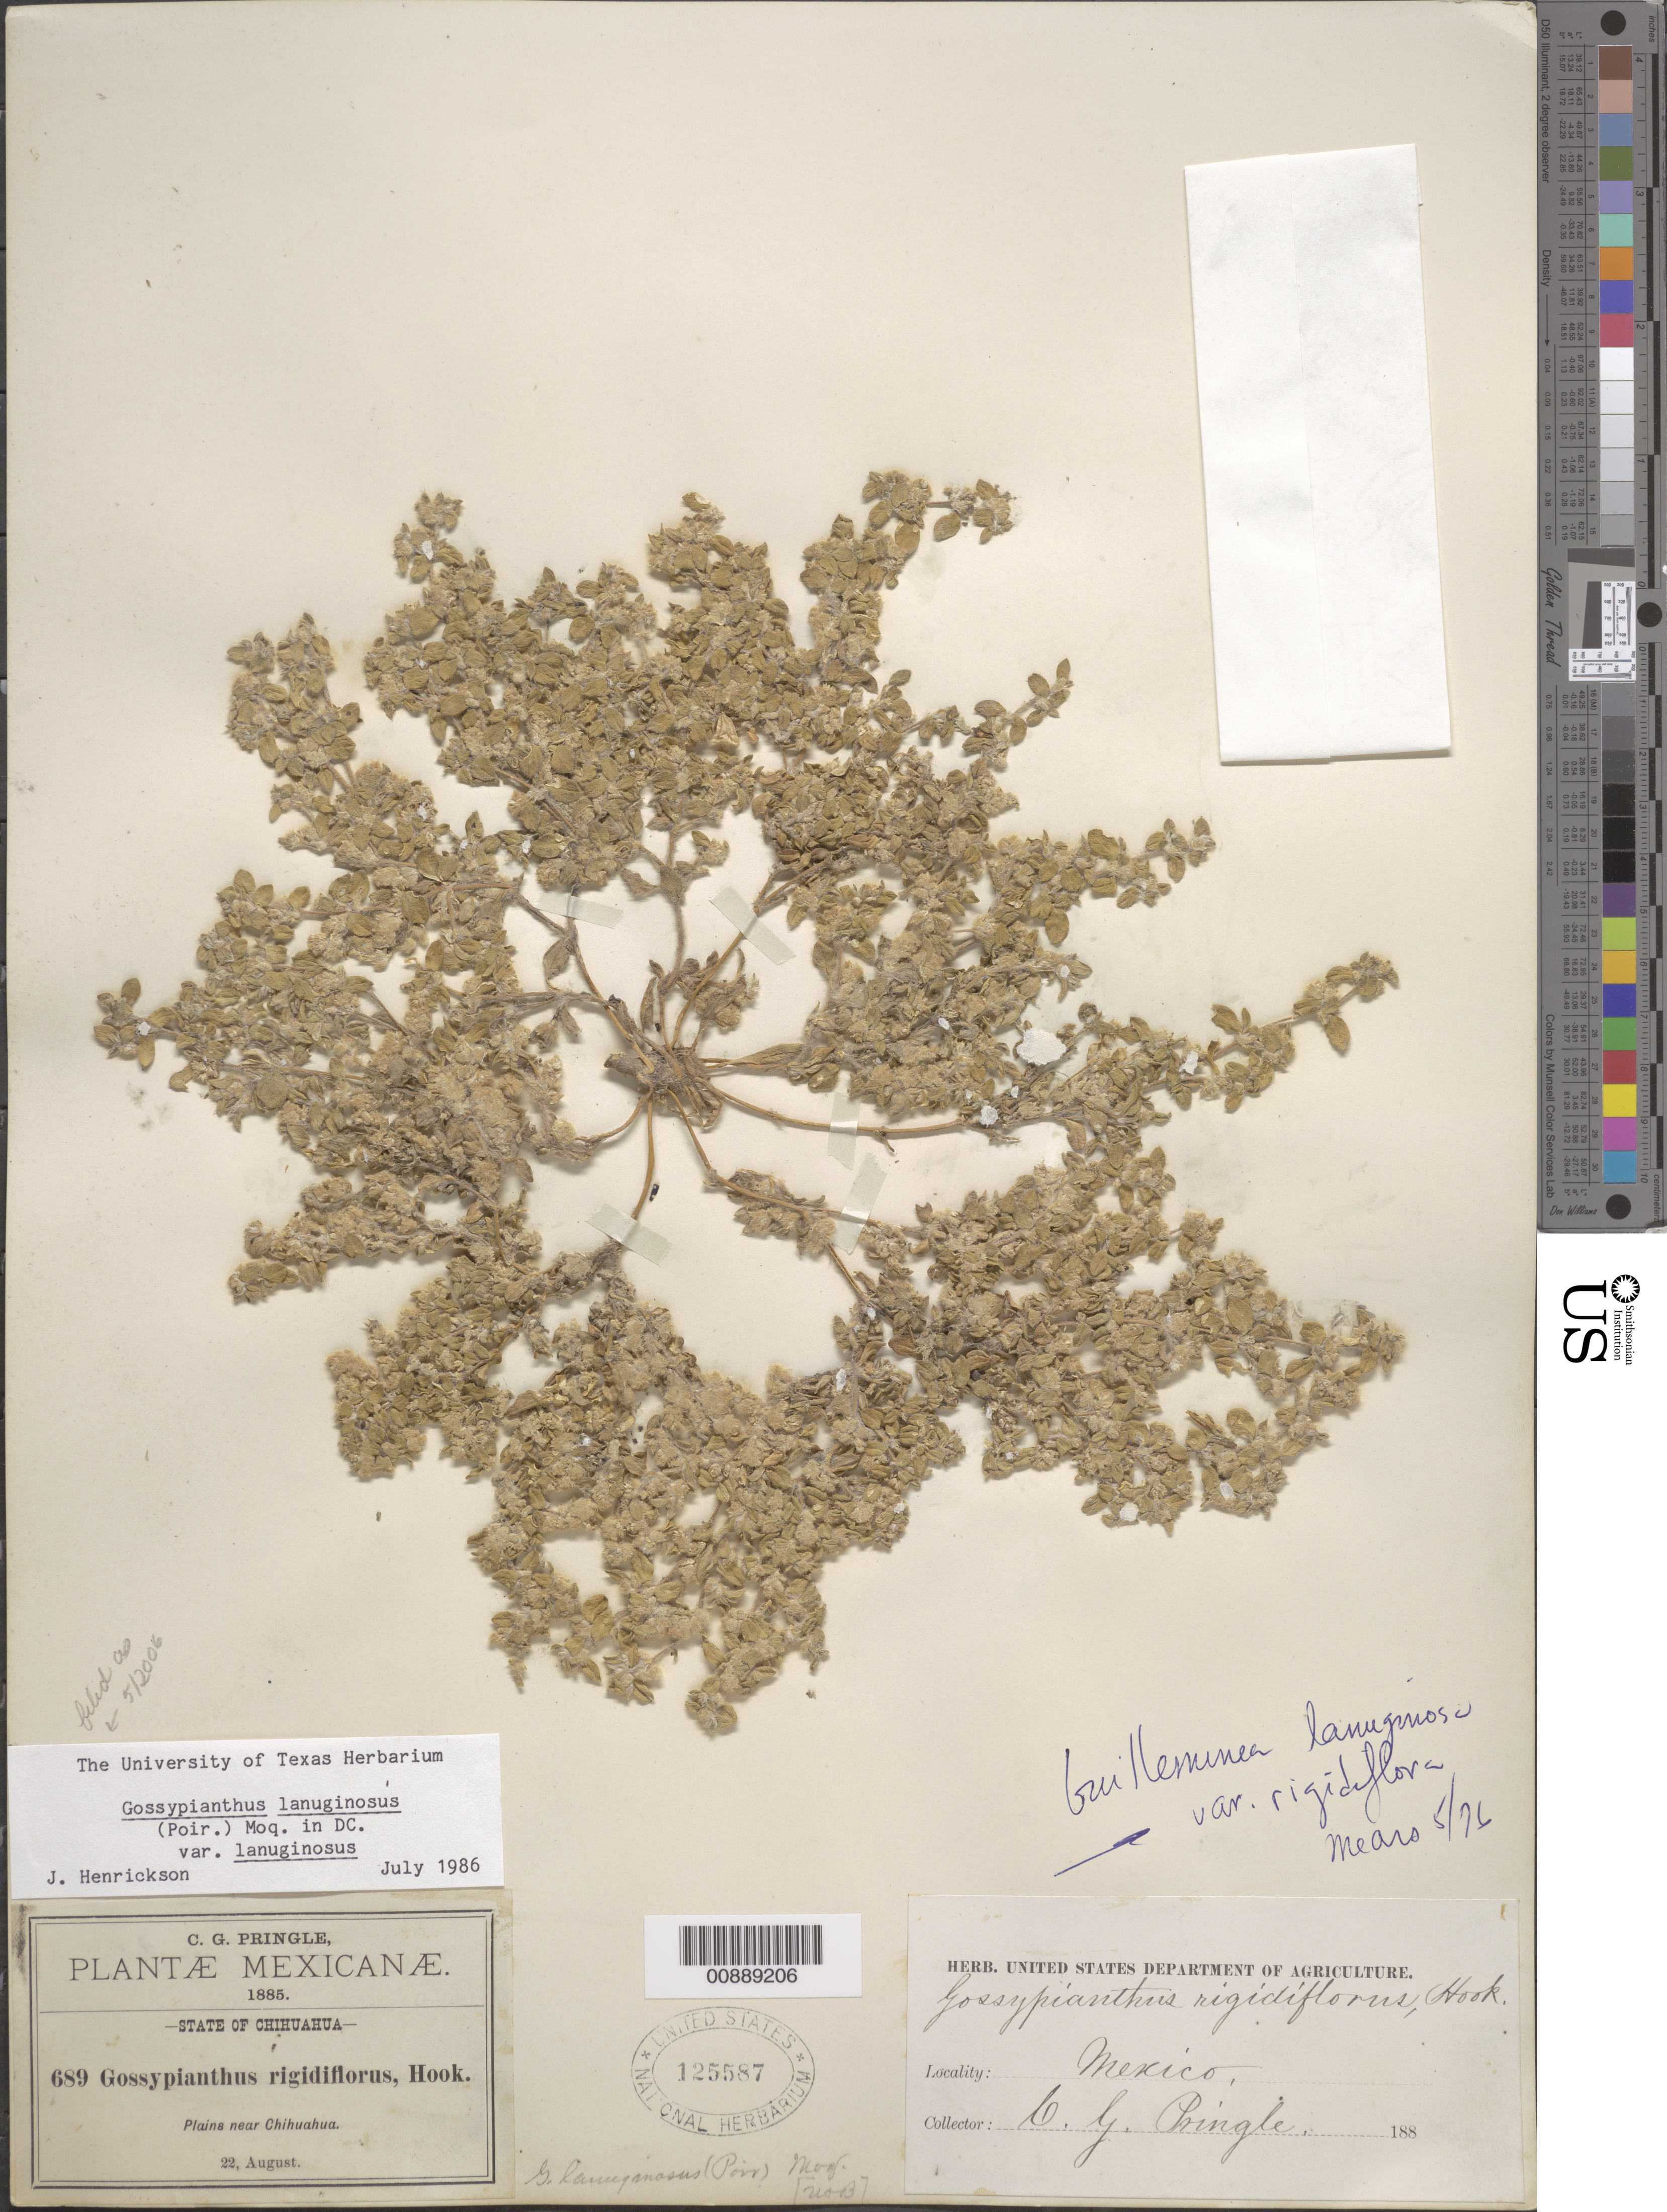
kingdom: Plantae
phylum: Tracheophyta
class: Magnoliopsida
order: Caryophyllales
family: Amaranthaceae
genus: Guilleminea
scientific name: Guilleminea lanuginosa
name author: (Poir.) Benth. & Hook. f.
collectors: C. G. Pringle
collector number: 689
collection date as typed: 22 Aug 1885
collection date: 1885-08-22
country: Mexico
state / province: Chihuahua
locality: Near Chihuahua.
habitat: Plains.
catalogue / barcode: US 125587